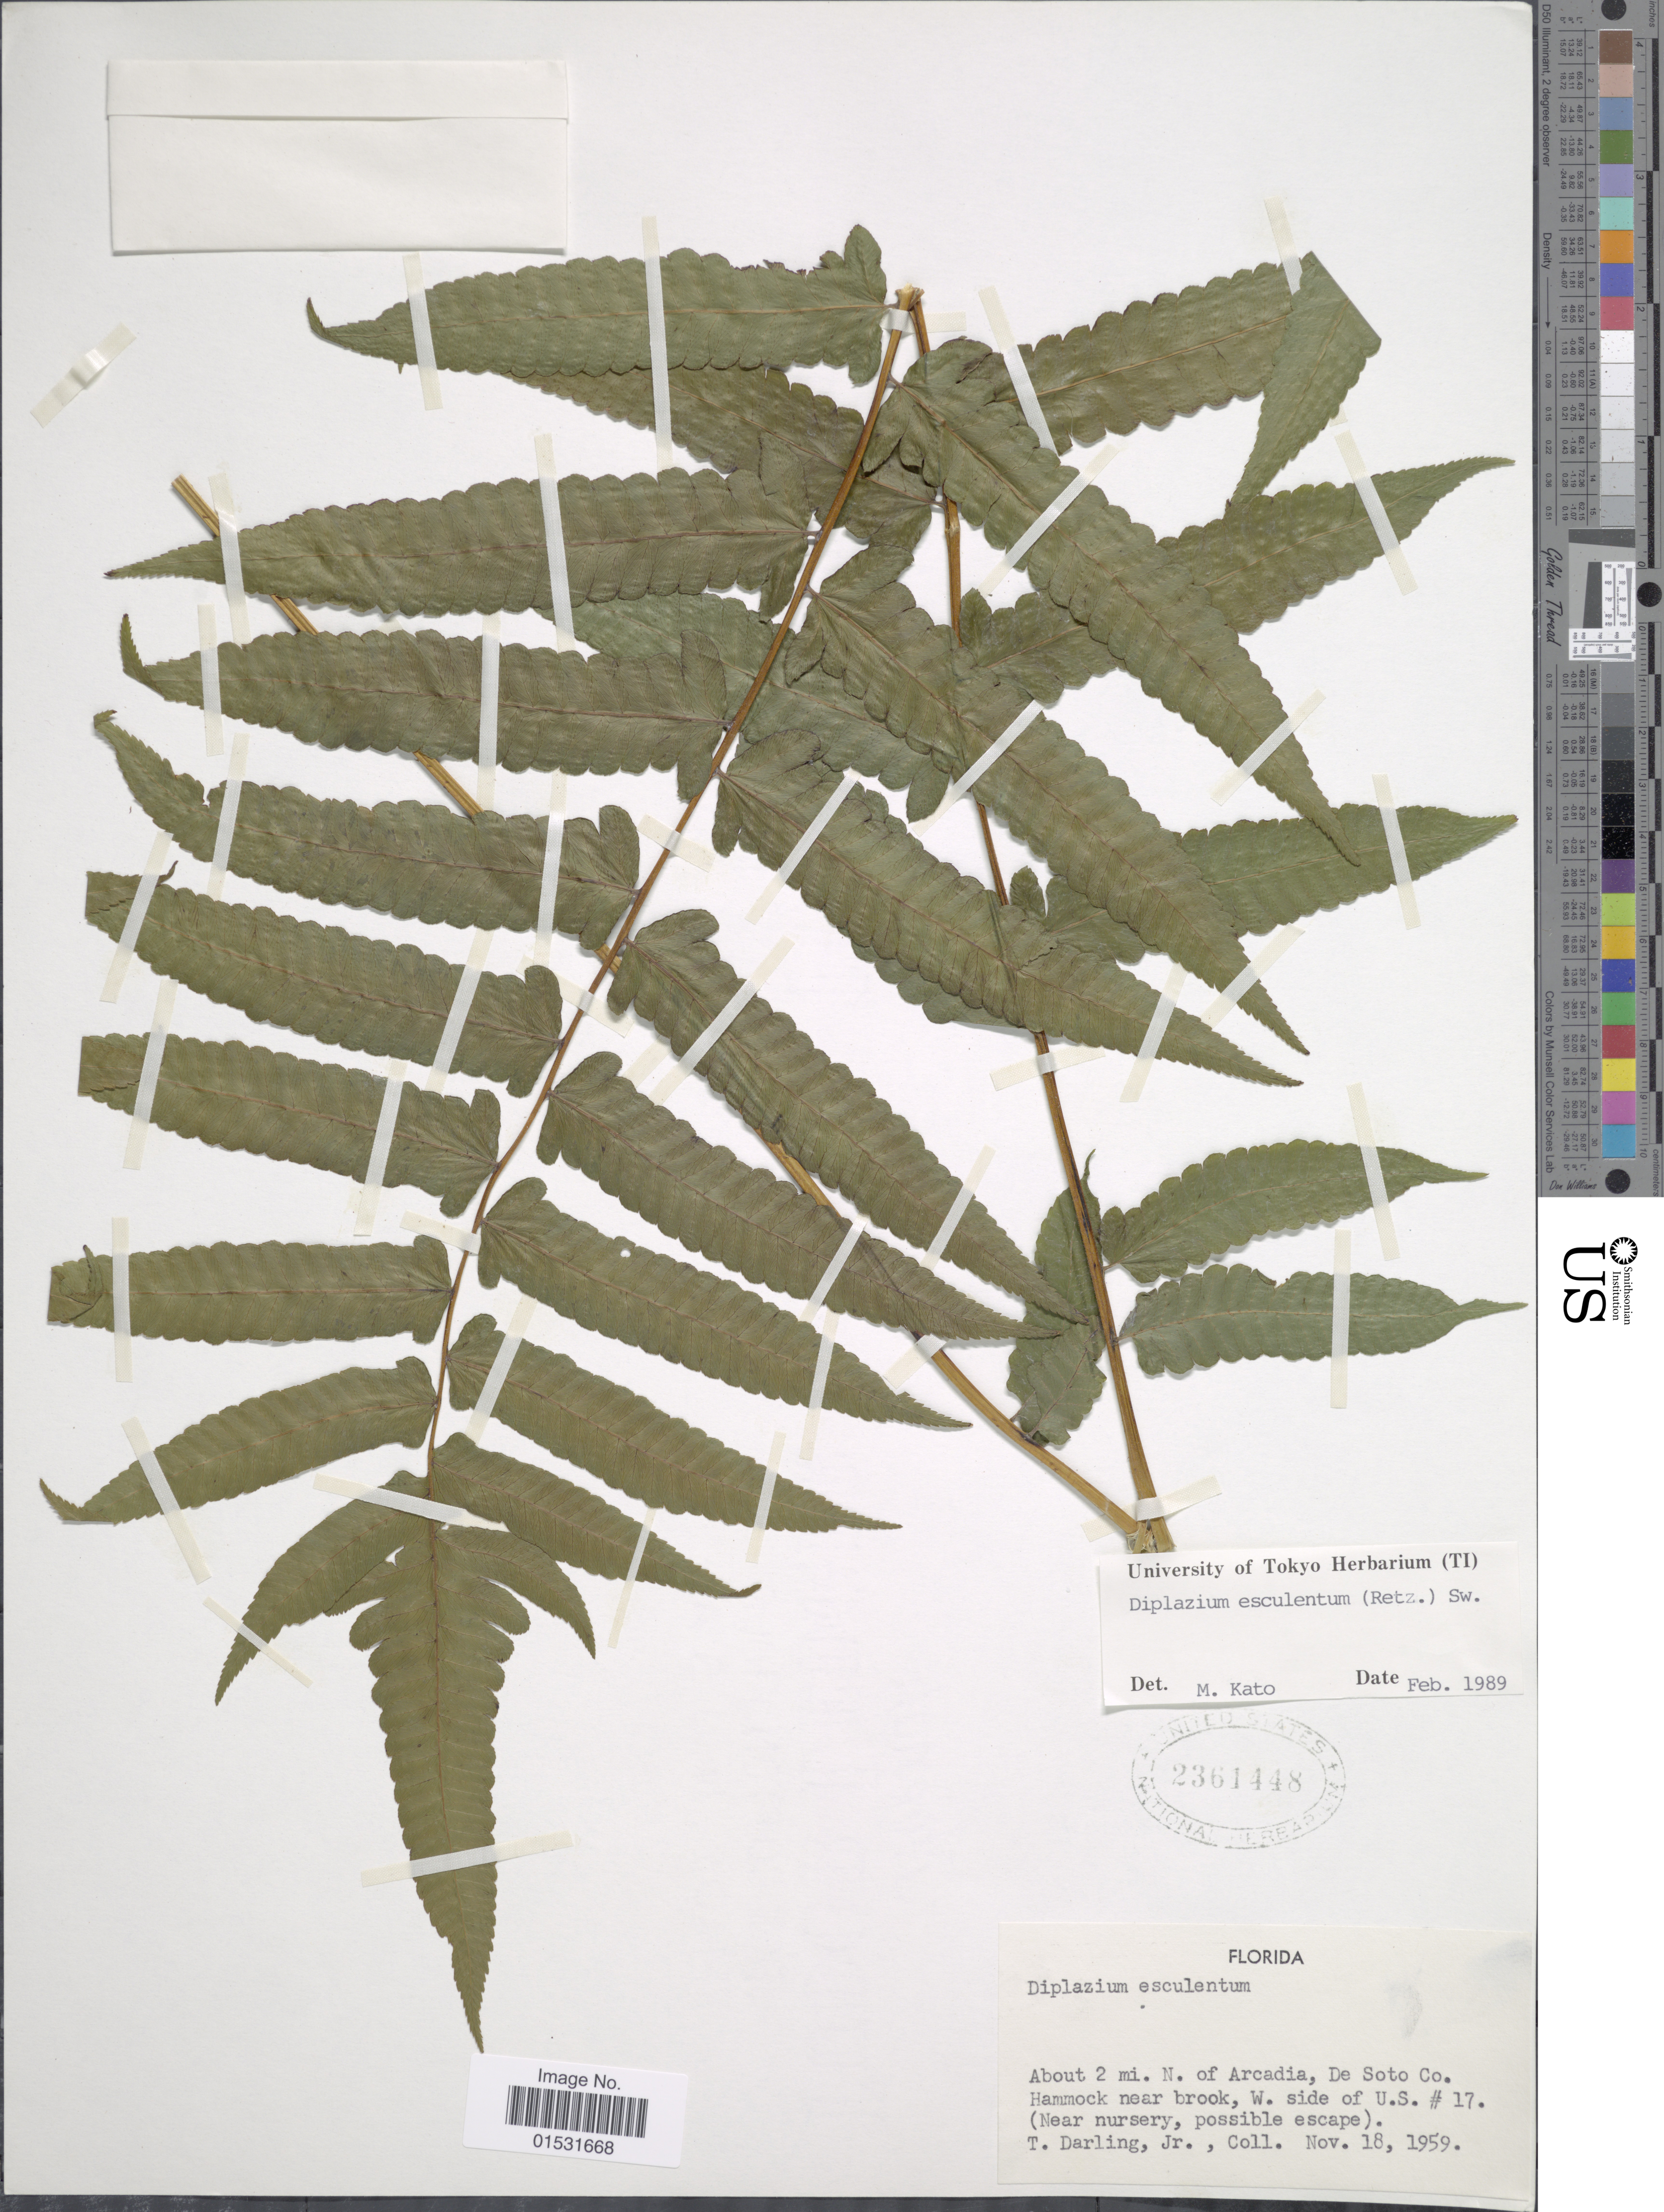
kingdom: Plantae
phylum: Tracheophyta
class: Polypodiopsida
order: Polypodiales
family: Athyriaceae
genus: Diplazium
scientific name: Diplazium esculentum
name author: (Retz.) Sw.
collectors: T. Darling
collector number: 17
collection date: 1959-11-18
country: United States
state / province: Florida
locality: About 2 mi. N. of Arcadia, De Sota Co. Hammock near brook, W. side of U.S. (Near nursey, possible escape).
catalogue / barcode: US 2361448